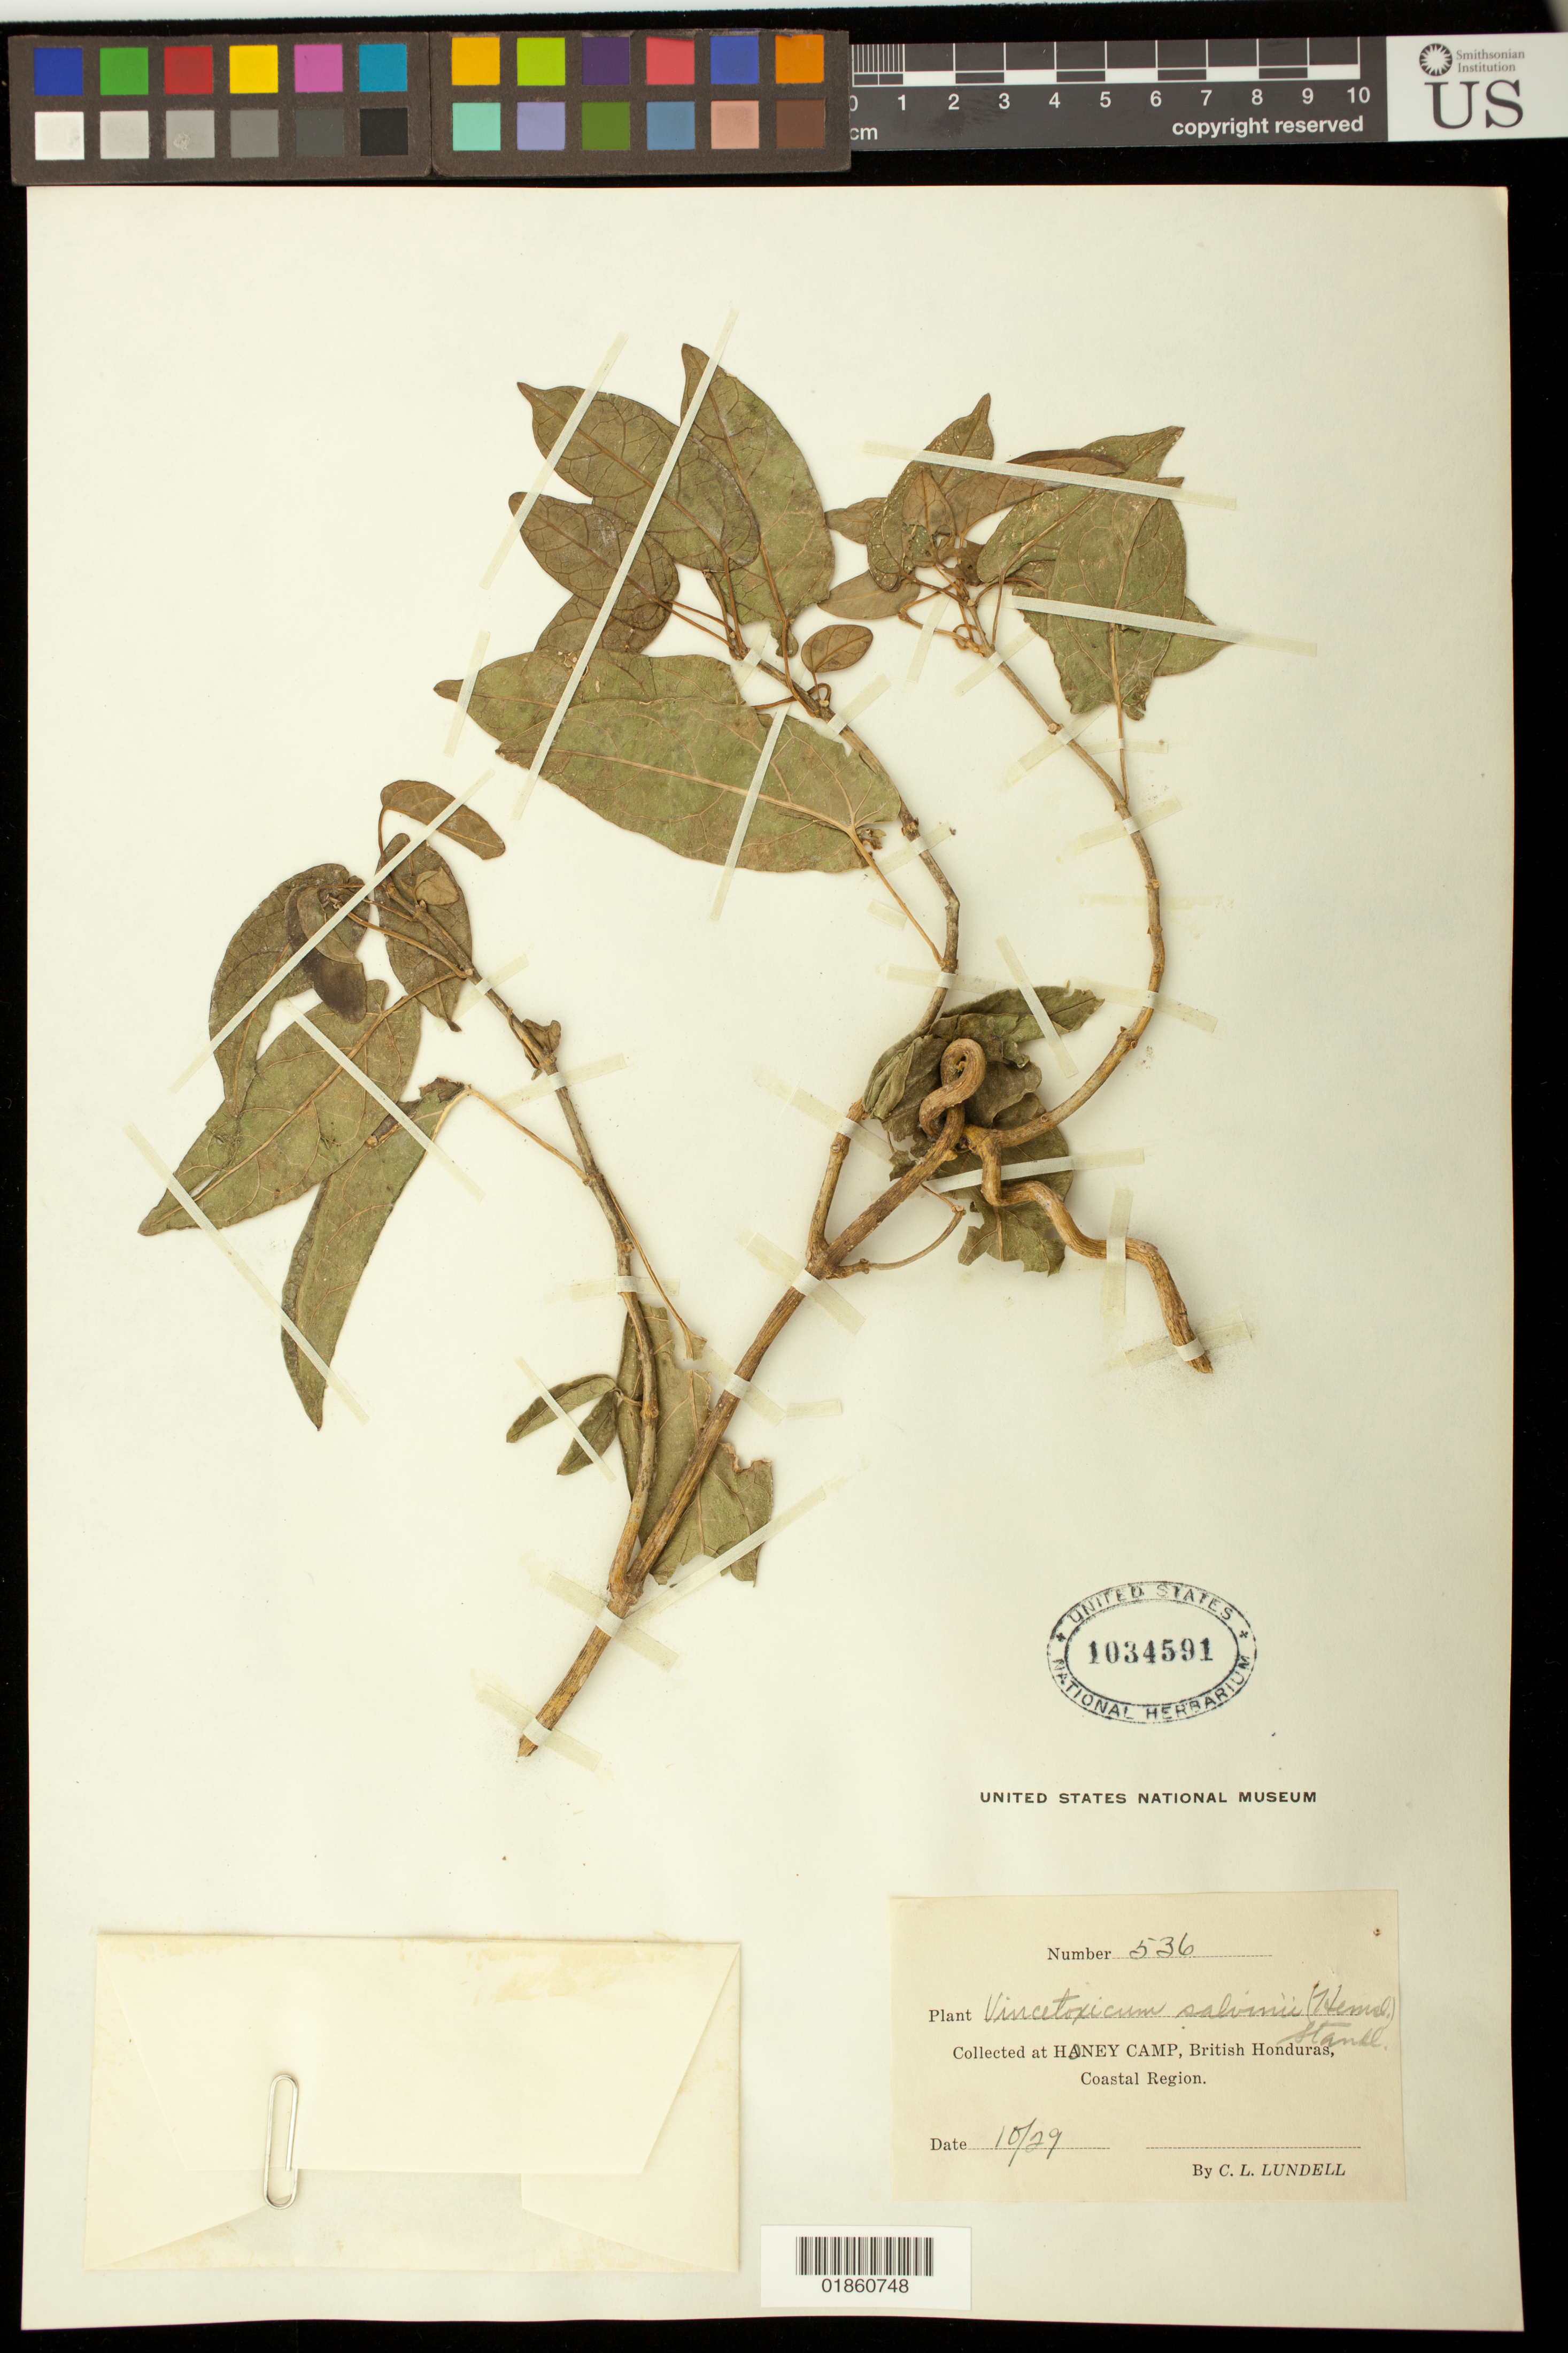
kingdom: Plantae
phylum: Tracheophyta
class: Magnoliopsida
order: Gentianales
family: Apocynaceae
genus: Gonolobus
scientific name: Gonolobus salvinii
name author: Hemsl.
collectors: C. L. Lundell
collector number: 536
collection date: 1929-10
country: Belize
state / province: Orange Walk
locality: Honey Camp, Coastal Region.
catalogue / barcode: US 1034591